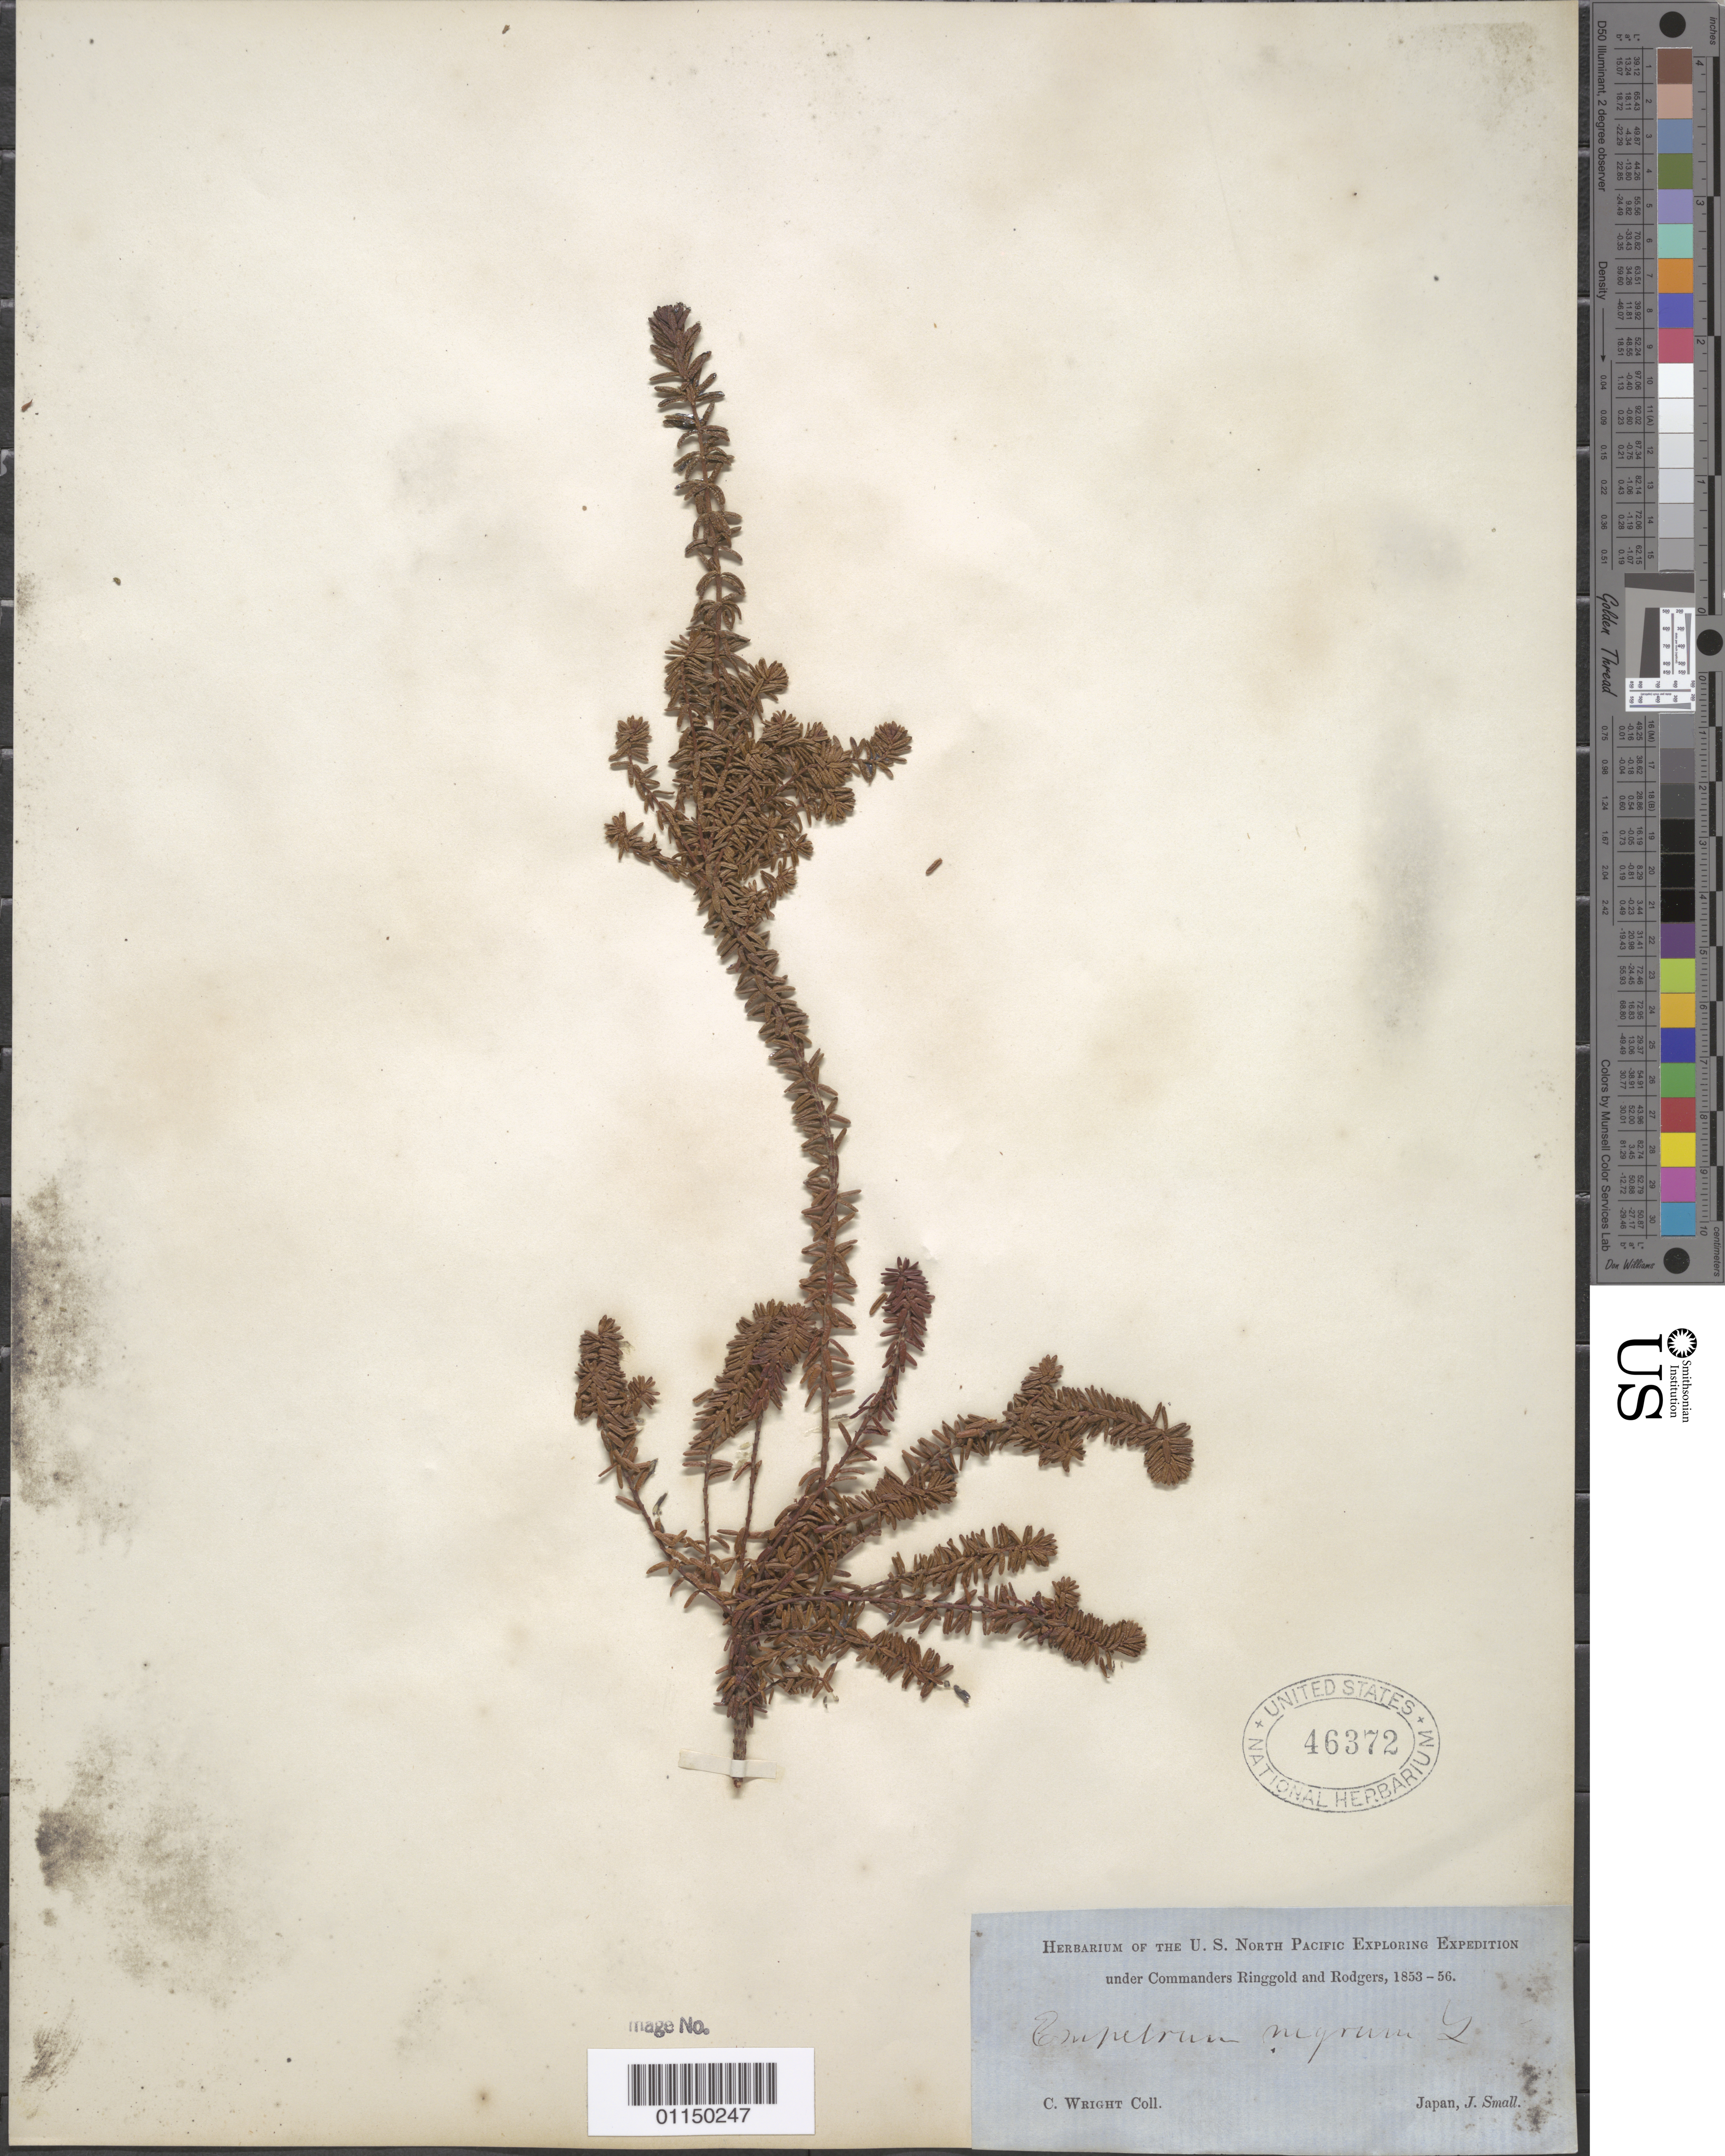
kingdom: Plantae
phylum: Tracheophyta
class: Magnoliopsida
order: Ericales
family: Ericaceae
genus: Empetrum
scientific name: Empetrum nigrum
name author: L.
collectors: C. Wright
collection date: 1853/1856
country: Japan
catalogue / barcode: US 46372